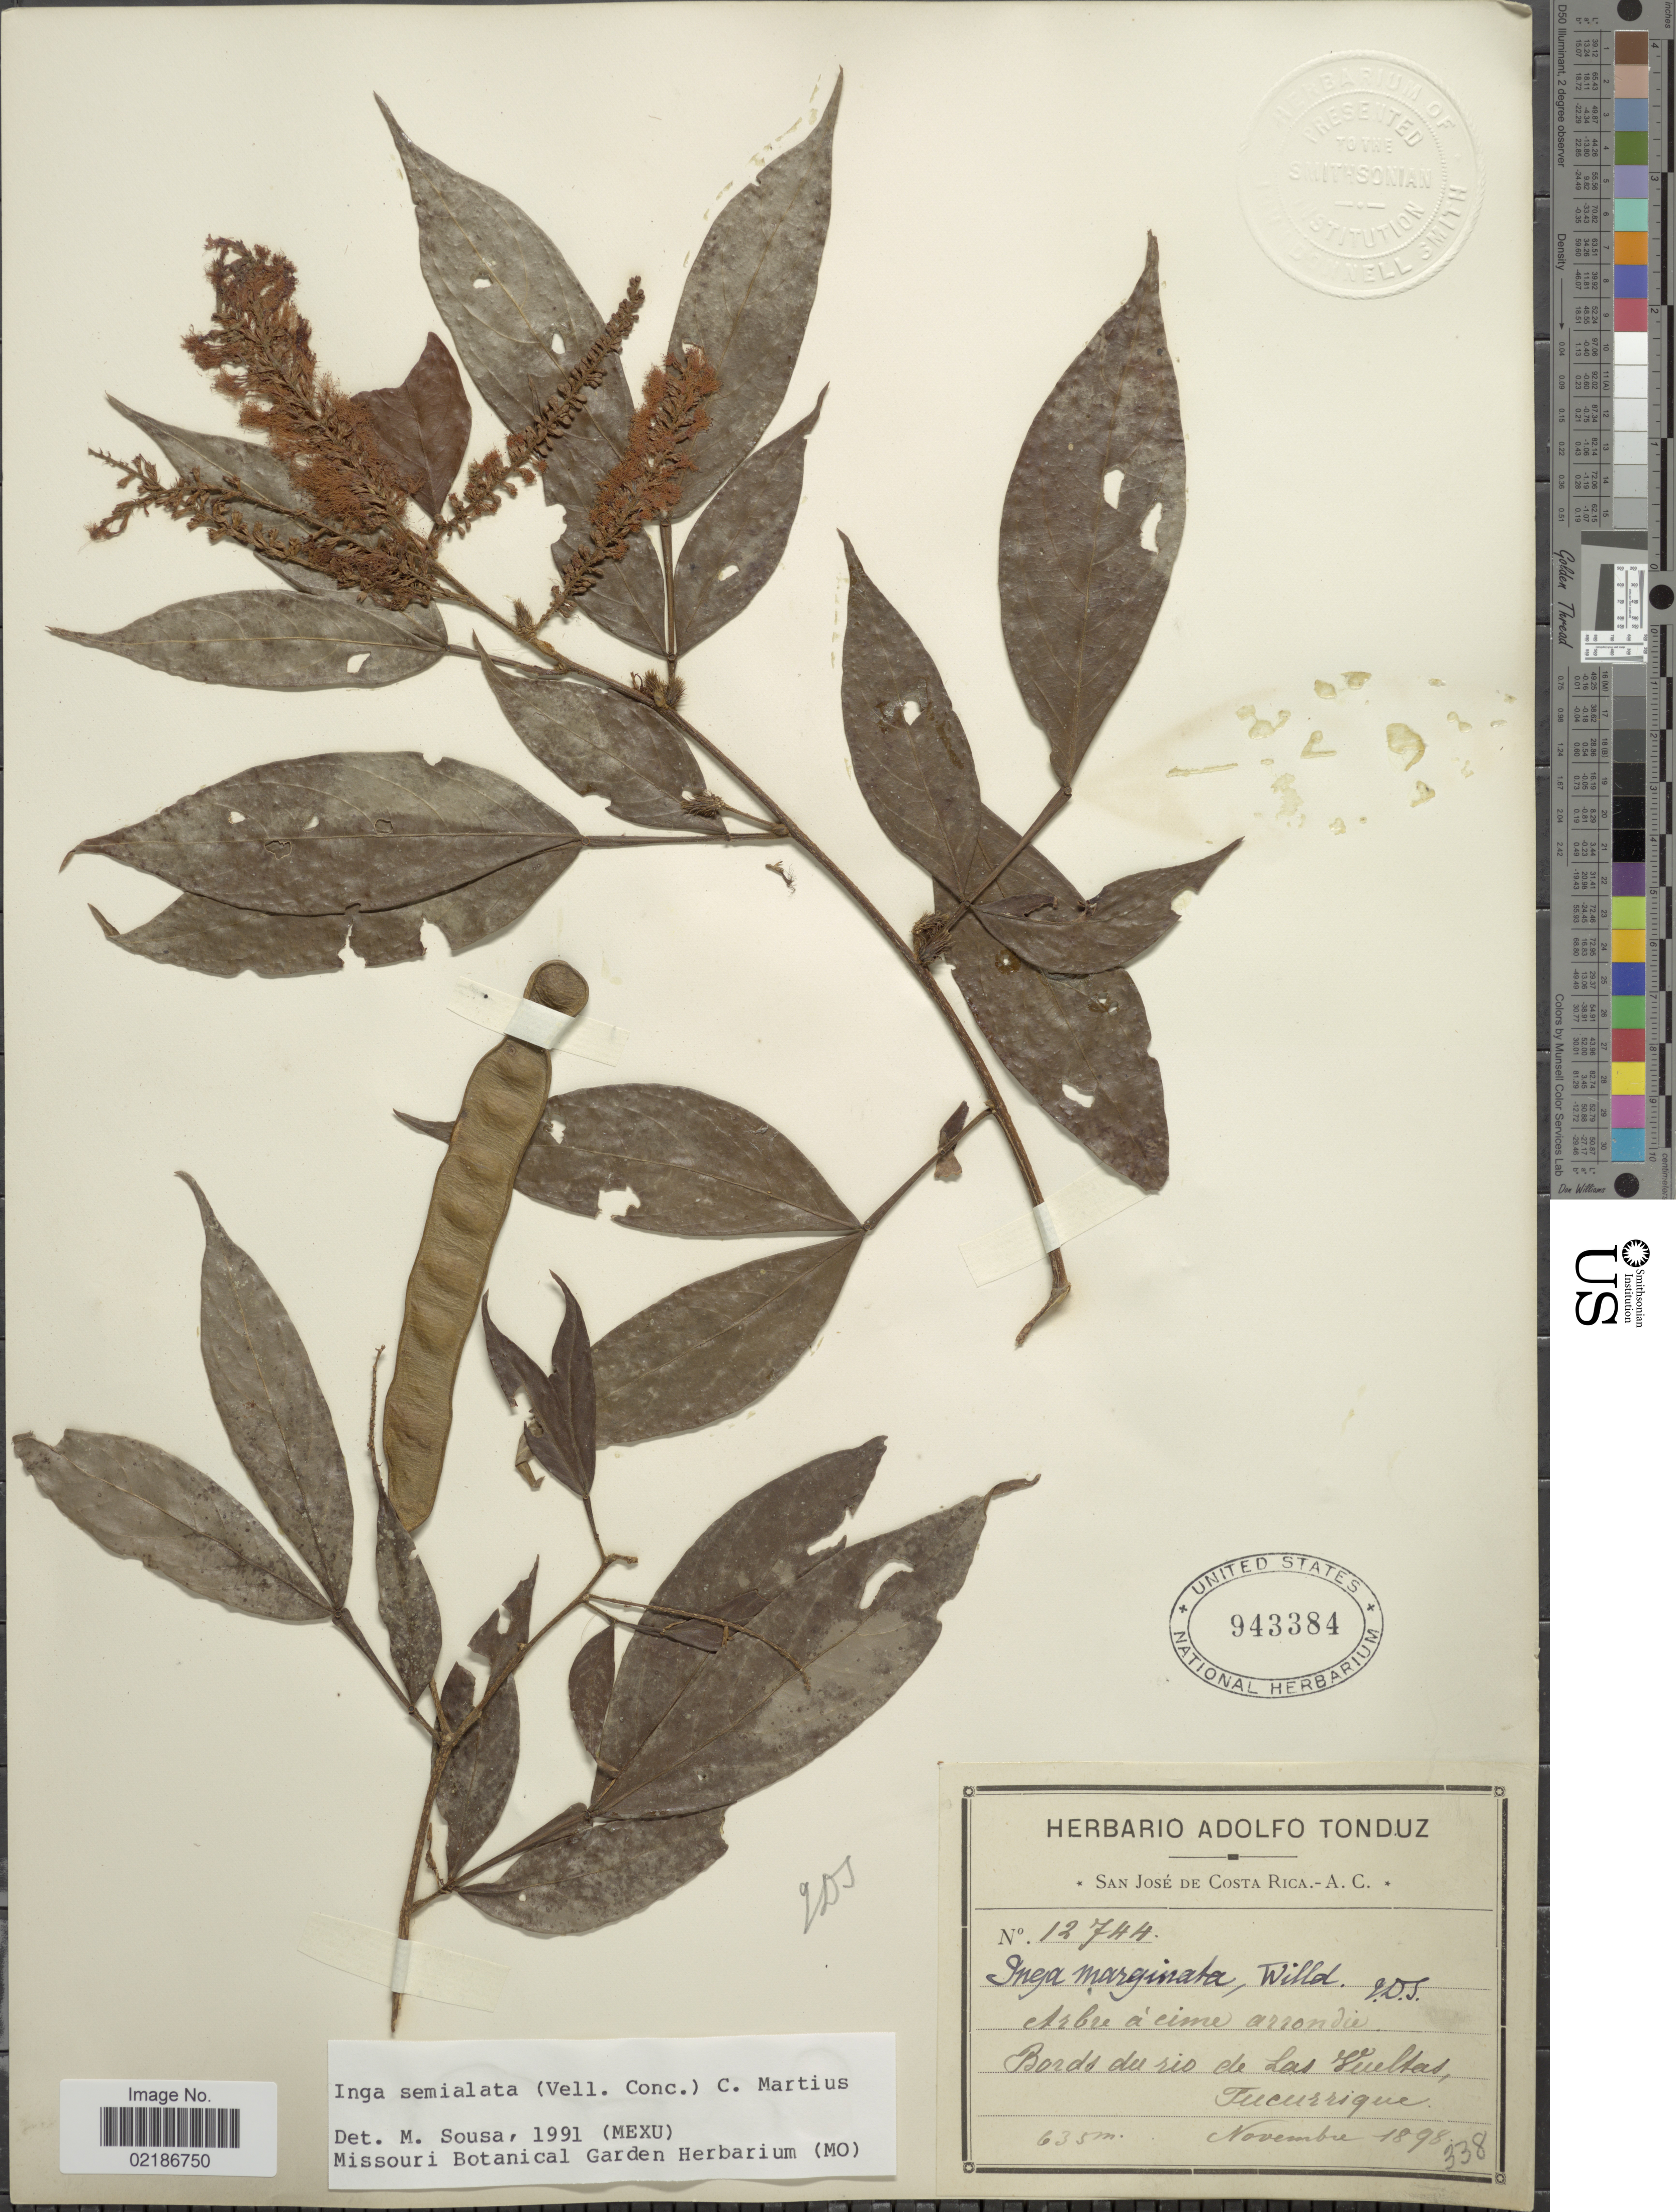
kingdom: Plantae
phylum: Tracheophyta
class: Magnoliopsida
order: Fabales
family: Fabaceae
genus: Inga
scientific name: Inga marginata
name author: Willd.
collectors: ex Herb. Adolfo Tonduz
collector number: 12744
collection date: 1898-11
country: Costa Rica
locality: Bords du Rio de Las Vueltas, Tucurrique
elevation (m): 635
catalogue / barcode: US 943384